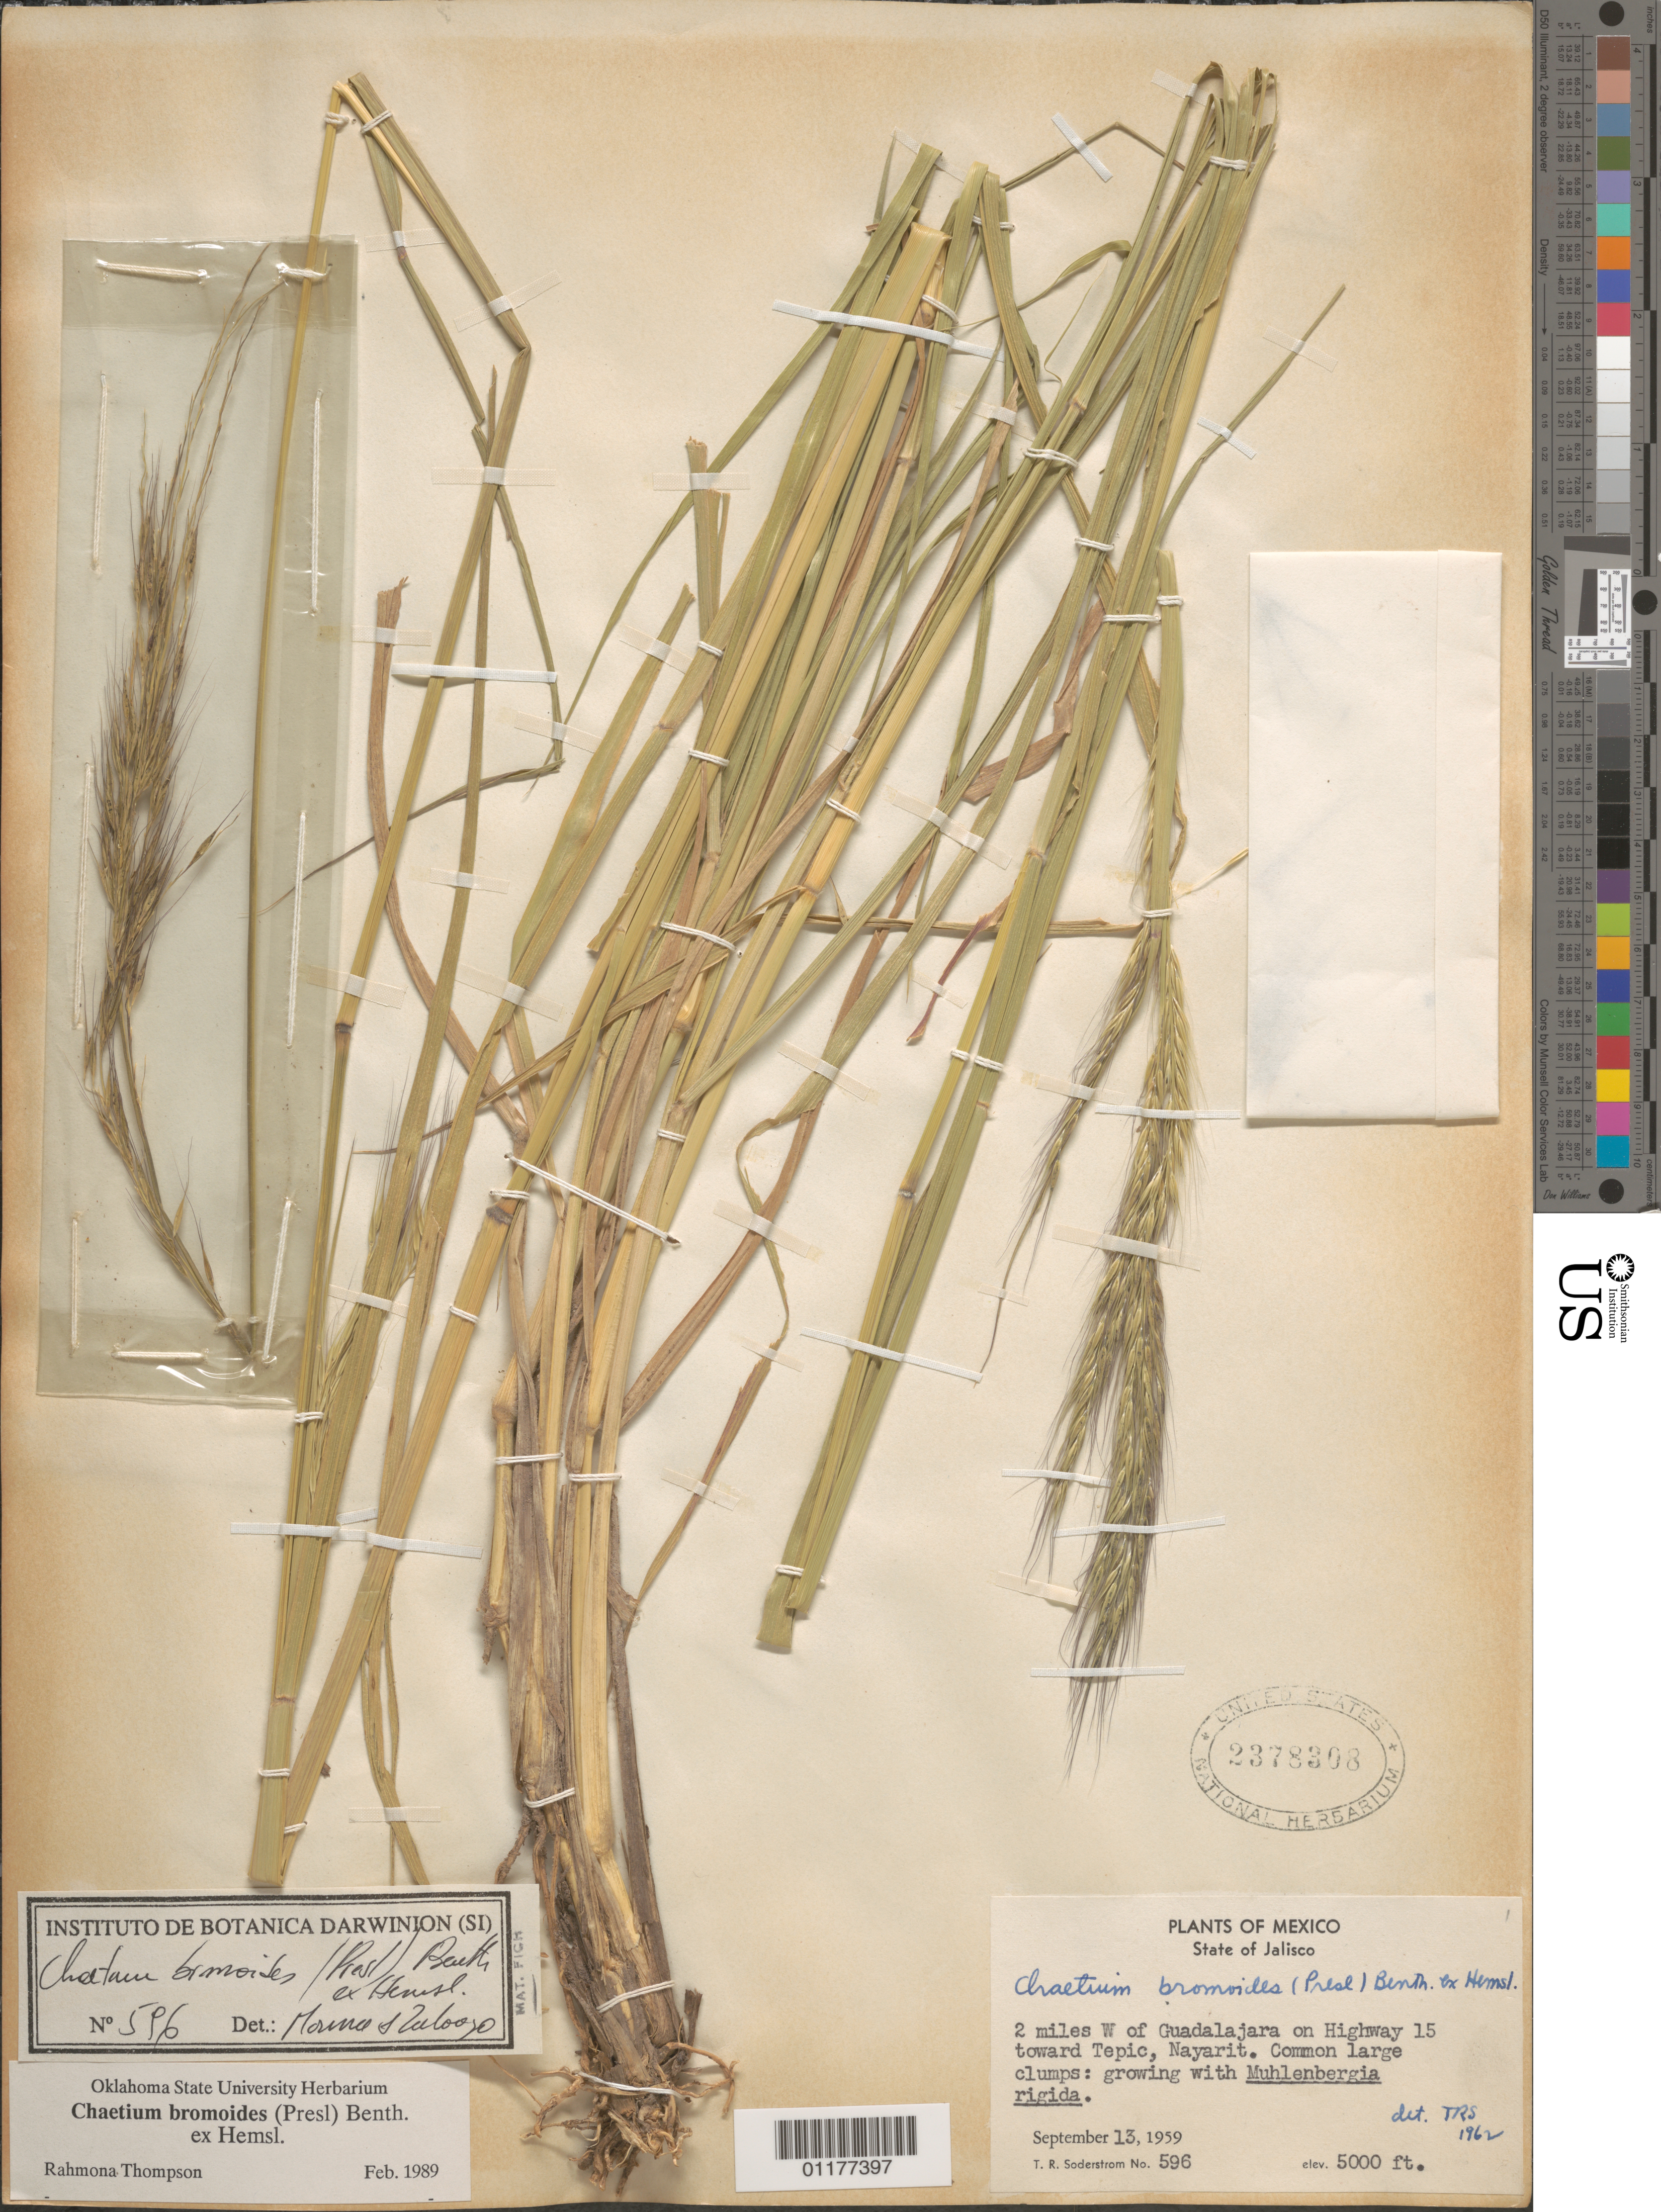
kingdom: Plantae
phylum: Tracheophyta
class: Liliopsida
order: Poales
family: Poaceae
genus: Chaetium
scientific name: Chaetium bromoides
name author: (J. Presl) Benth. ex Hemsl.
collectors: T. R. Soderstrom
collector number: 596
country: Mexico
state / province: Jalisco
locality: W of Guadalajara on Highway 15 toward Tepic, Nayarit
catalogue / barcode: US 2378308